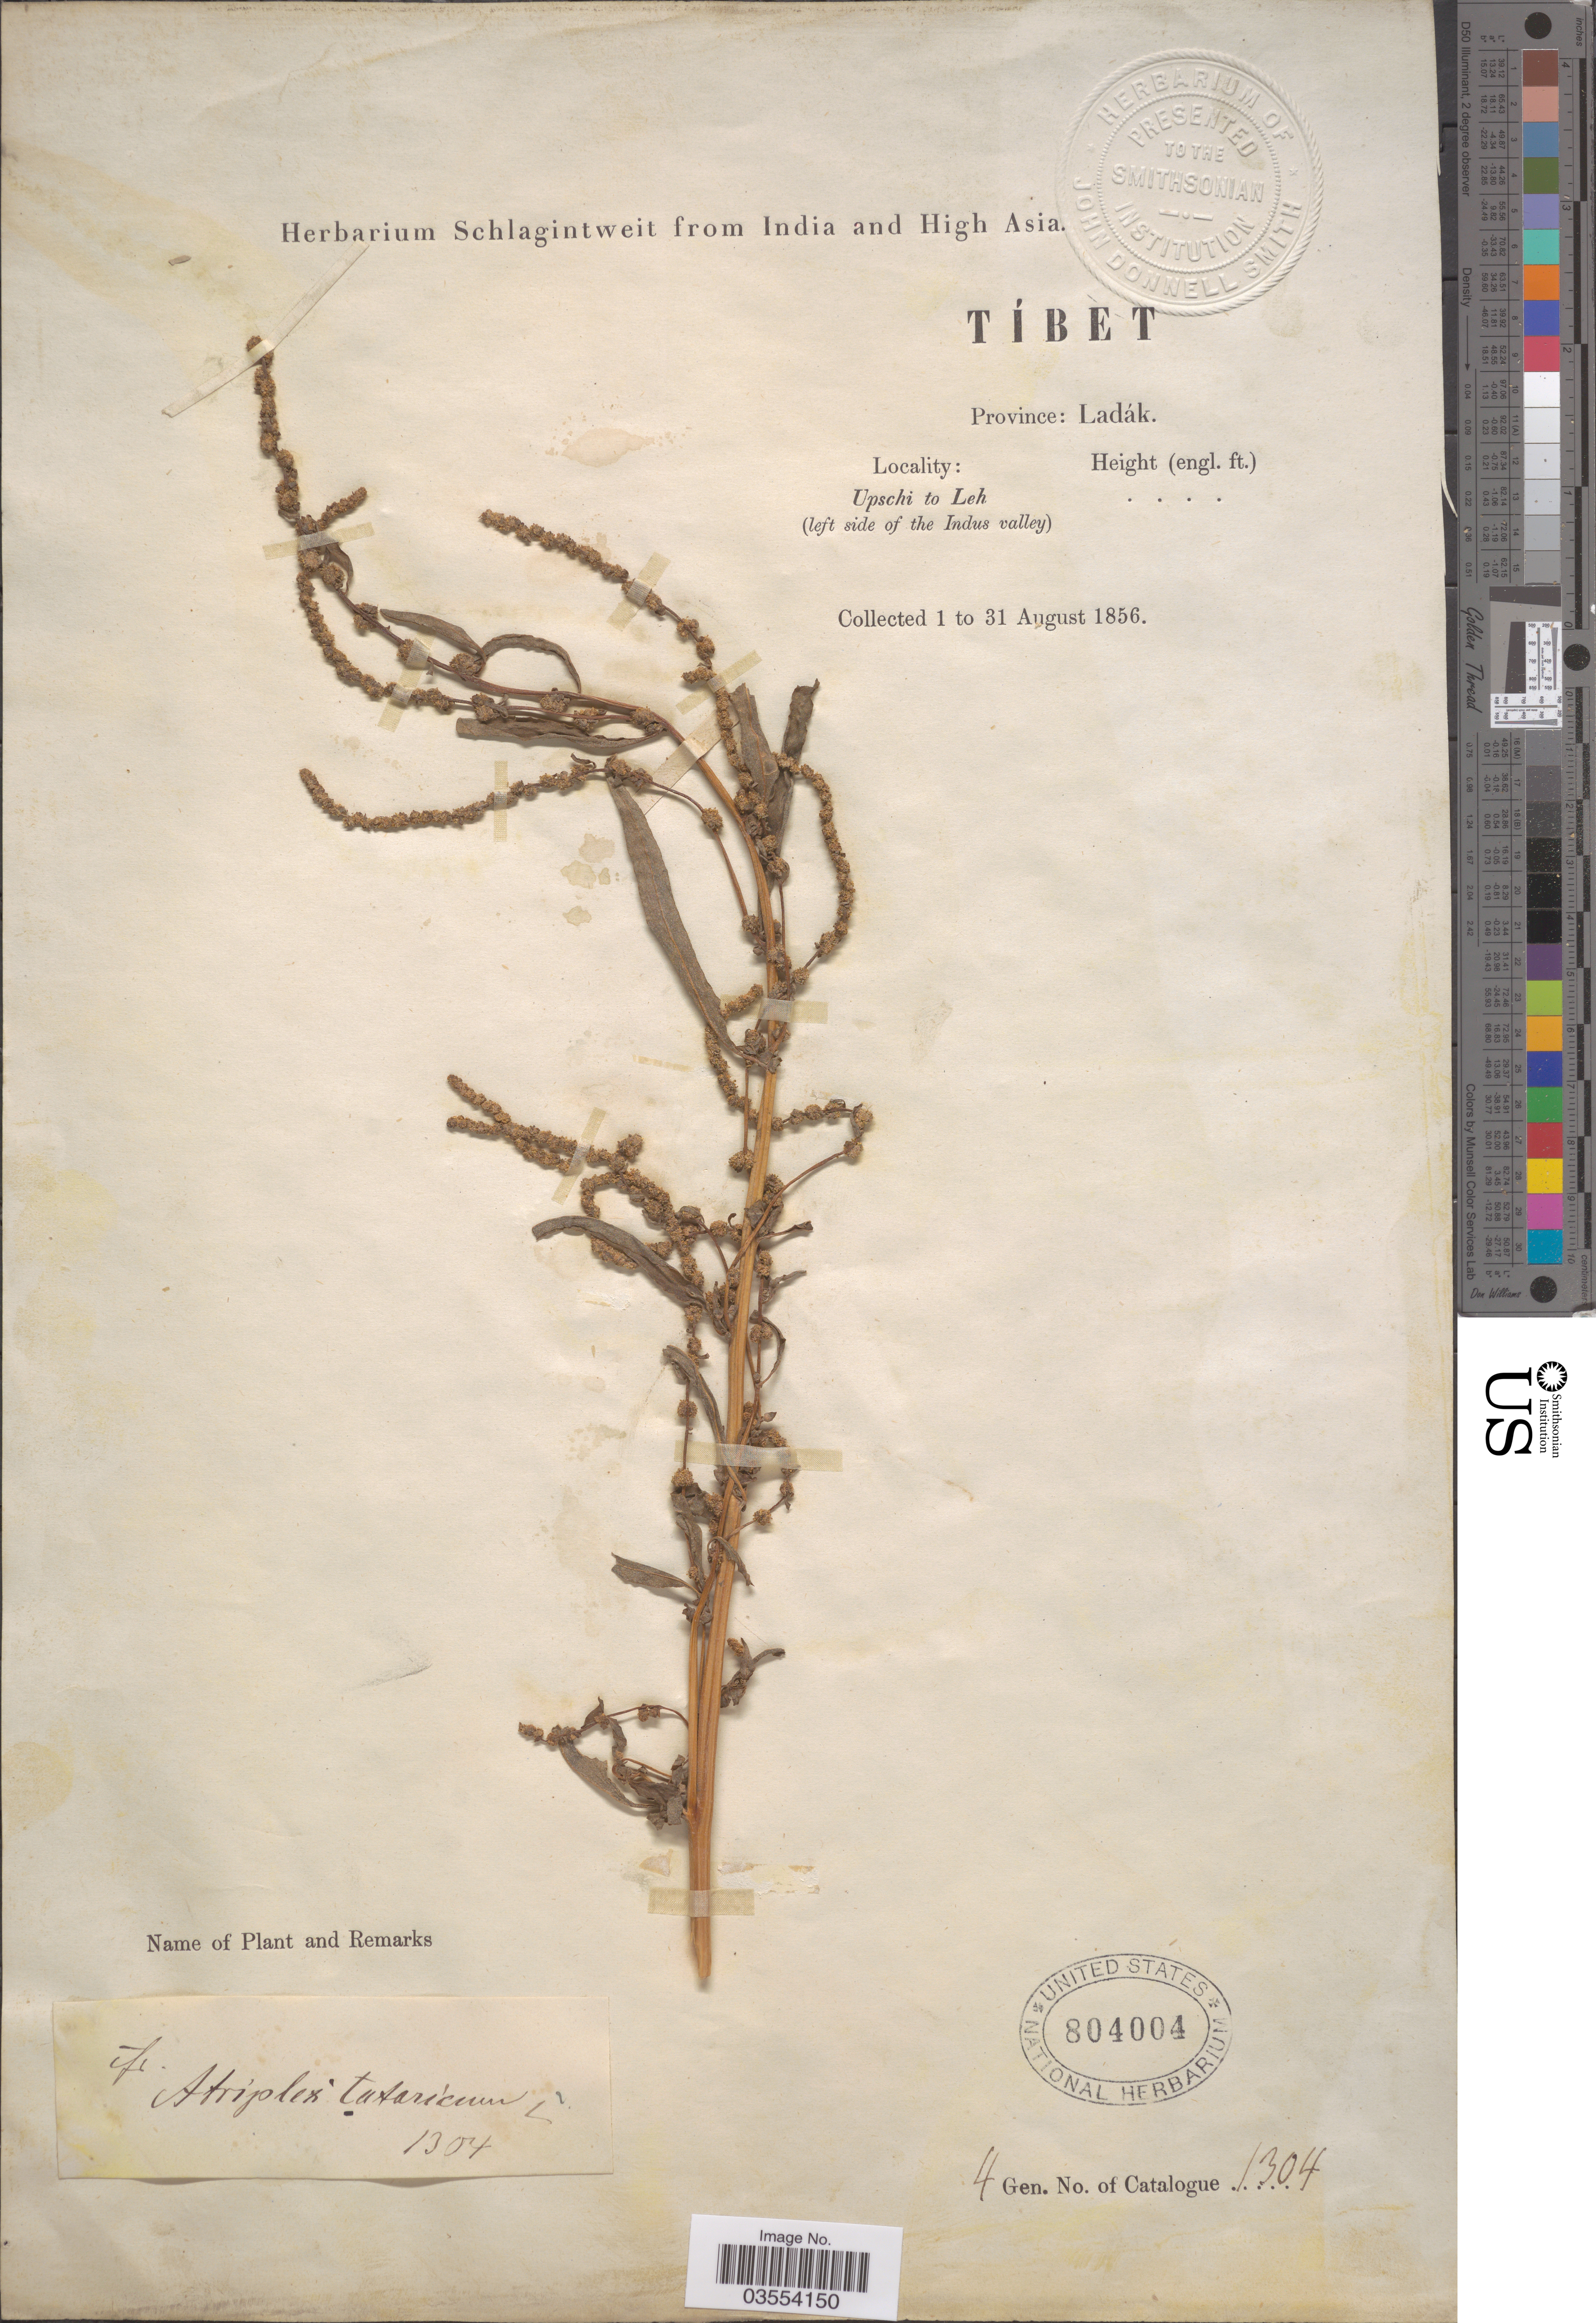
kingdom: Plantae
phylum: Tracheophyta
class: Magnoliopsida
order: Caryophyllales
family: Amaranthaceae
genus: Atriplex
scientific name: Atriplex tatarica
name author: L.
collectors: ex herb. Schlagintweit from India and High Asia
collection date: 1856-08-01/1856-08-30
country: India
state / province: Ladakh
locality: Tíbet, Province: Ladák. Upschi to Leh (left side of the Indus valley).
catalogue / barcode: US 804004